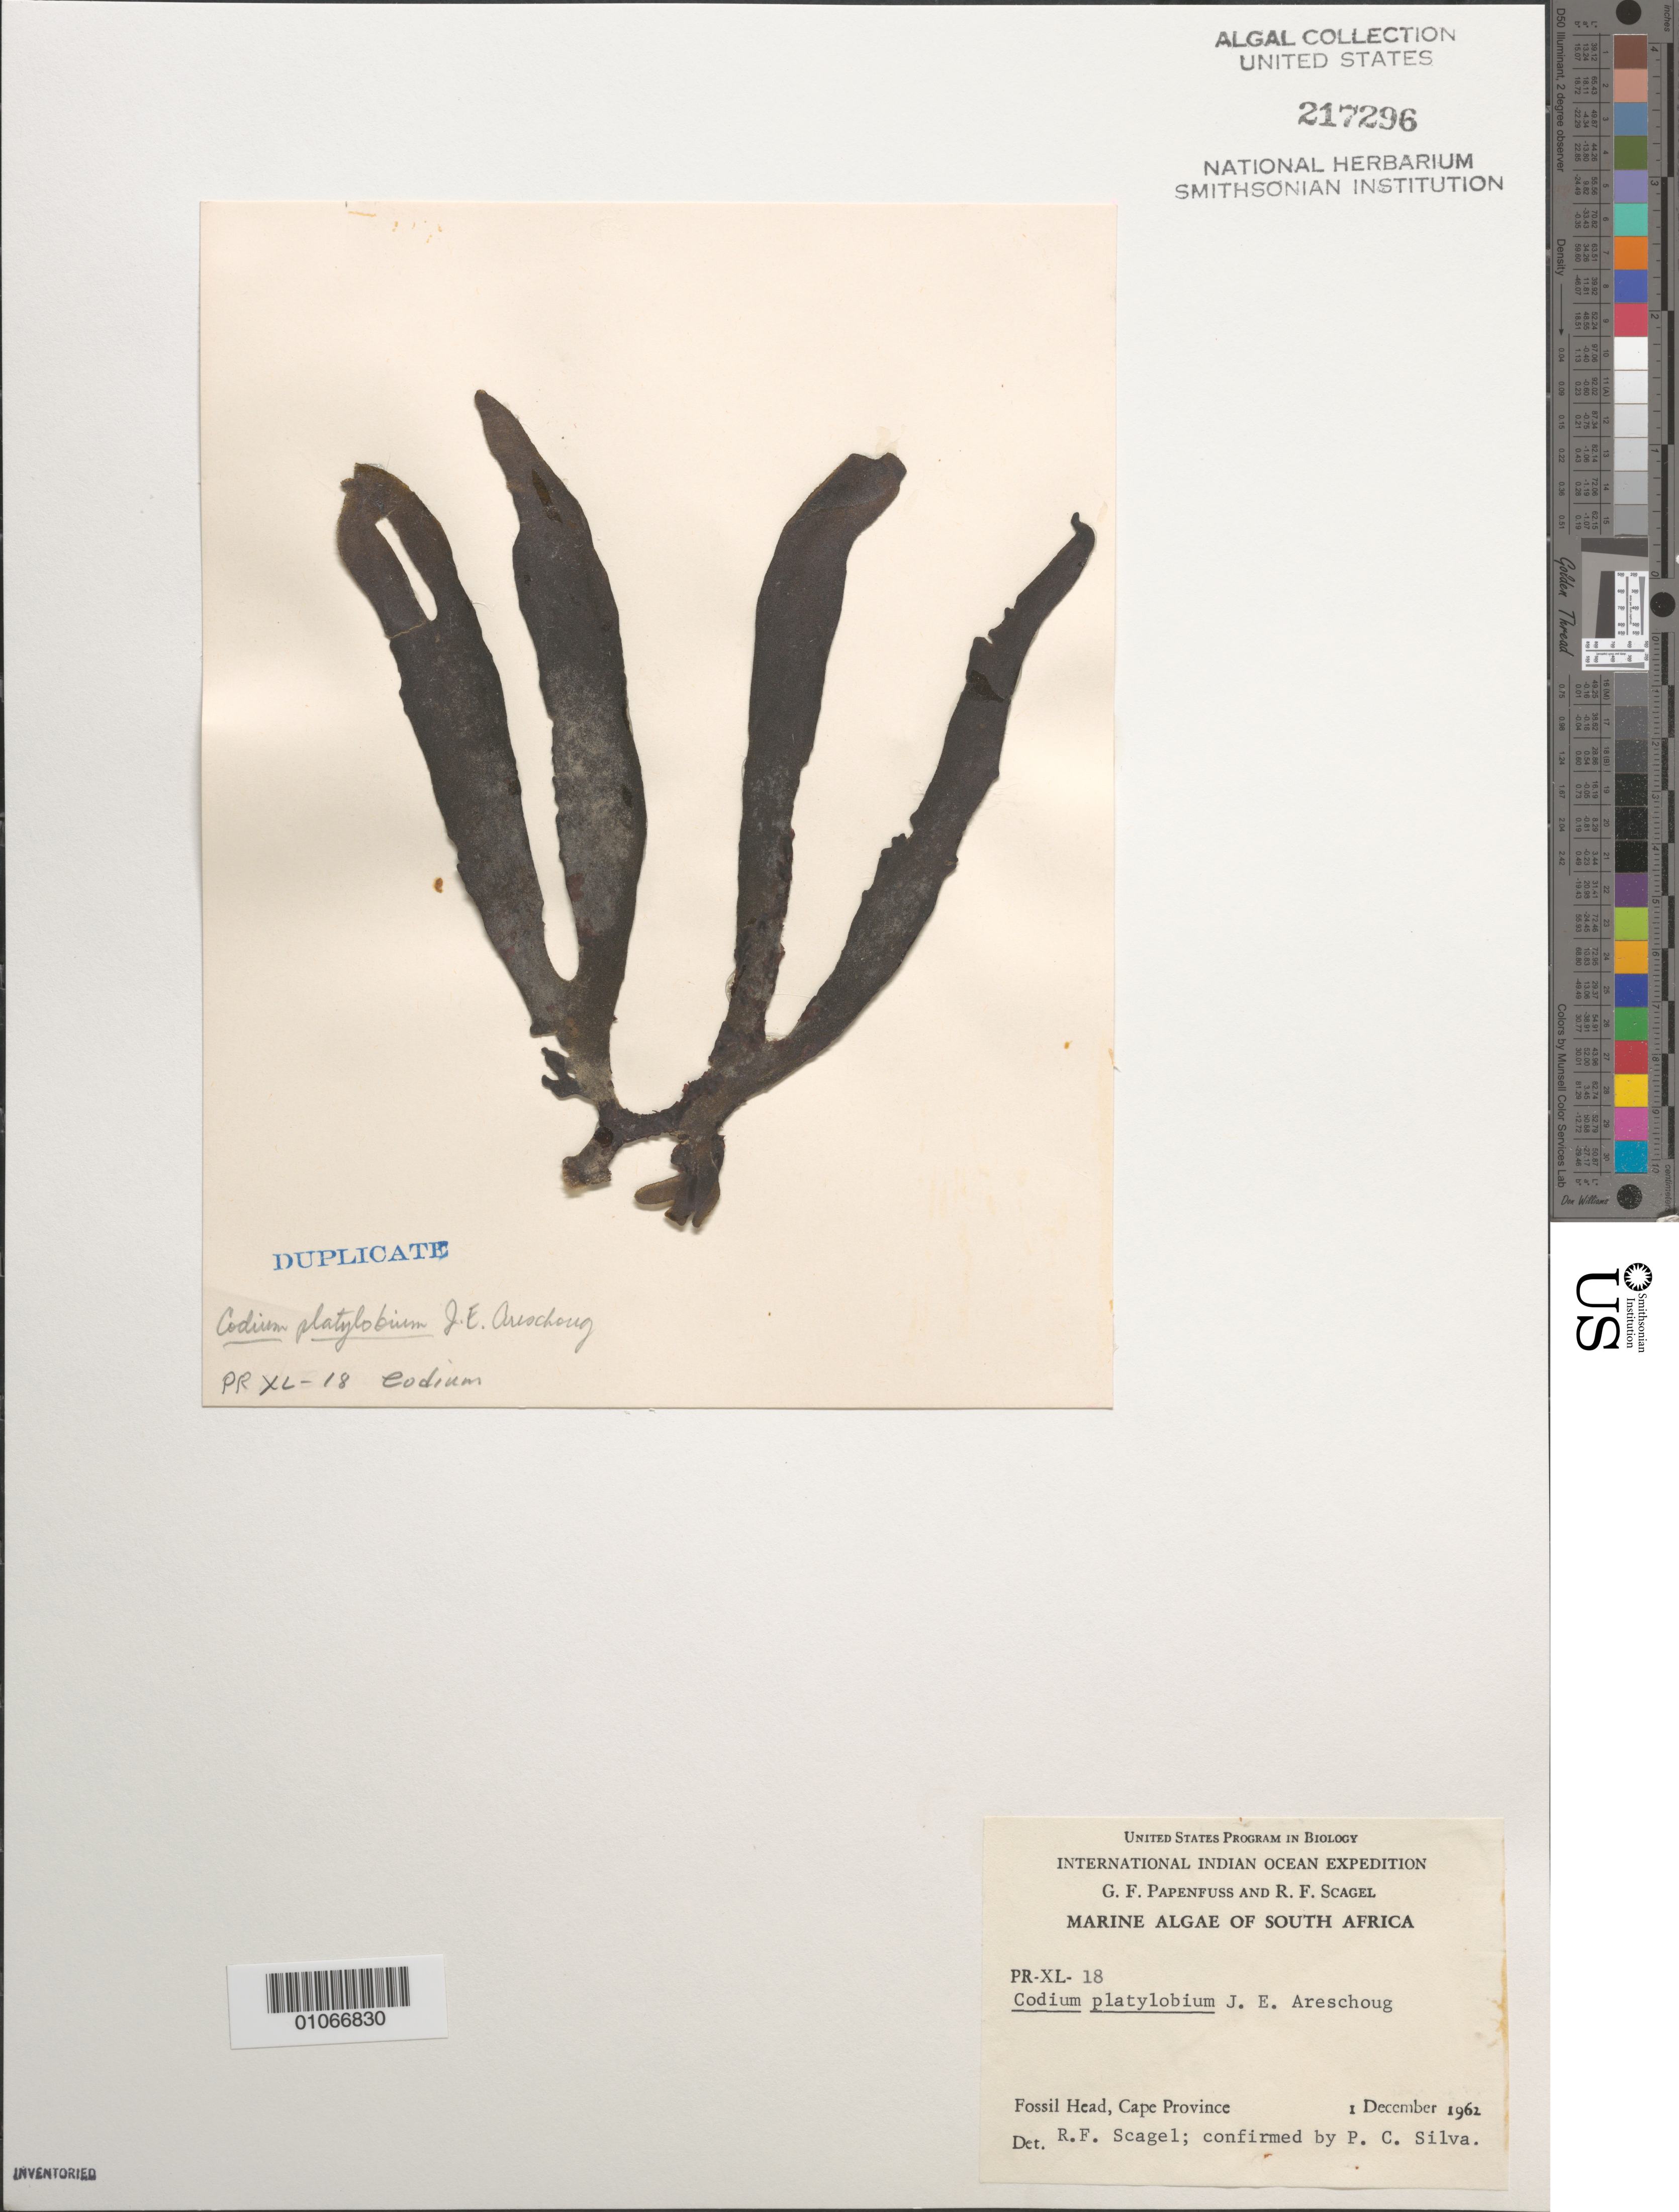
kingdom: Plantae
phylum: Chlorophyta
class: Ulvophyceae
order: Bryopsidales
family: Codiaceae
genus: Codium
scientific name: Codium platylobium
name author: Aresch.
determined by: Scagel, R. F.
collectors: G. Papenfuss & R. F. Scagel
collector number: PR-XL-18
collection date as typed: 01 Dec 1962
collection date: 1962-12-01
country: South Africa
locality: Fossil Head. Cape Province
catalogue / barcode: US 217296